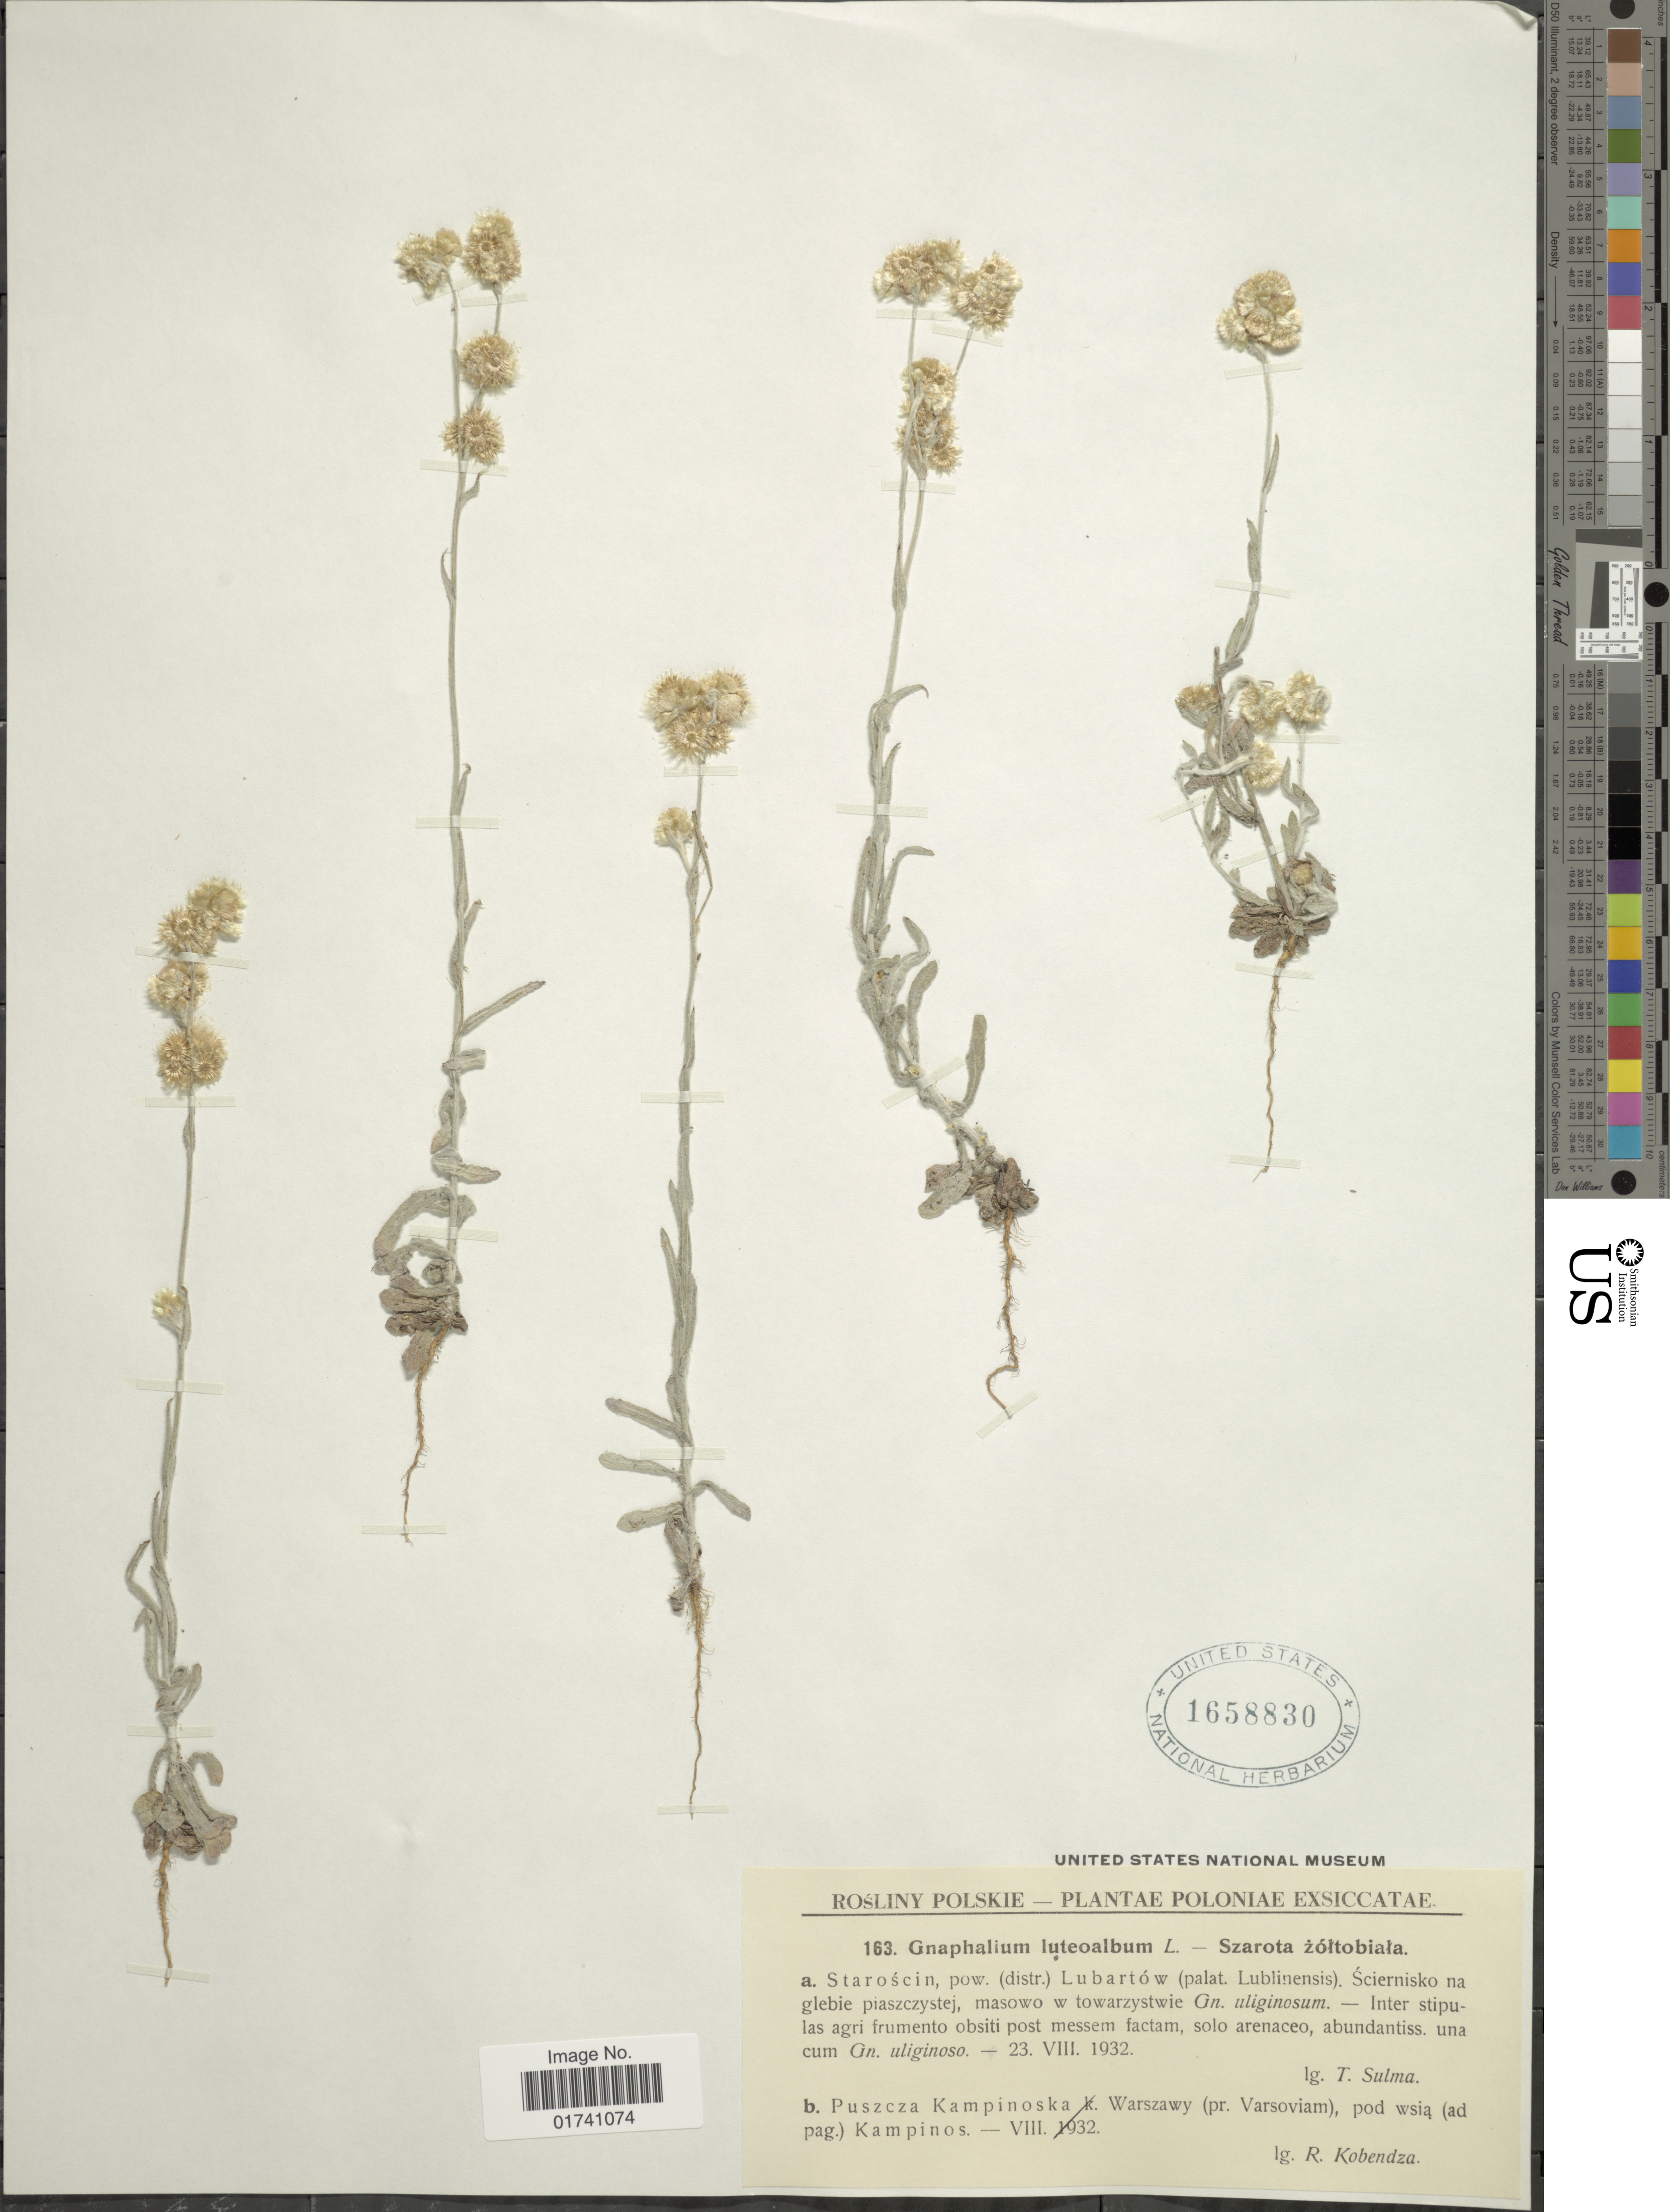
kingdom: Plantae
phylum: Tracheophyta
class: Magnoliopsida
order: Asterales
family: Asteraceae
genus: Laphangium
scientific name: Laphangium luteoalbum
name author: (L.) Tzvelev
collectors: T. Sulma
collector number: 163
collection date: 1932-08-23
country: Poland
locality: Poloniae. Staroscin, pow. (distr.) Lubartow (palat. Lublinensis).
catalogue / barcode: US 1658830